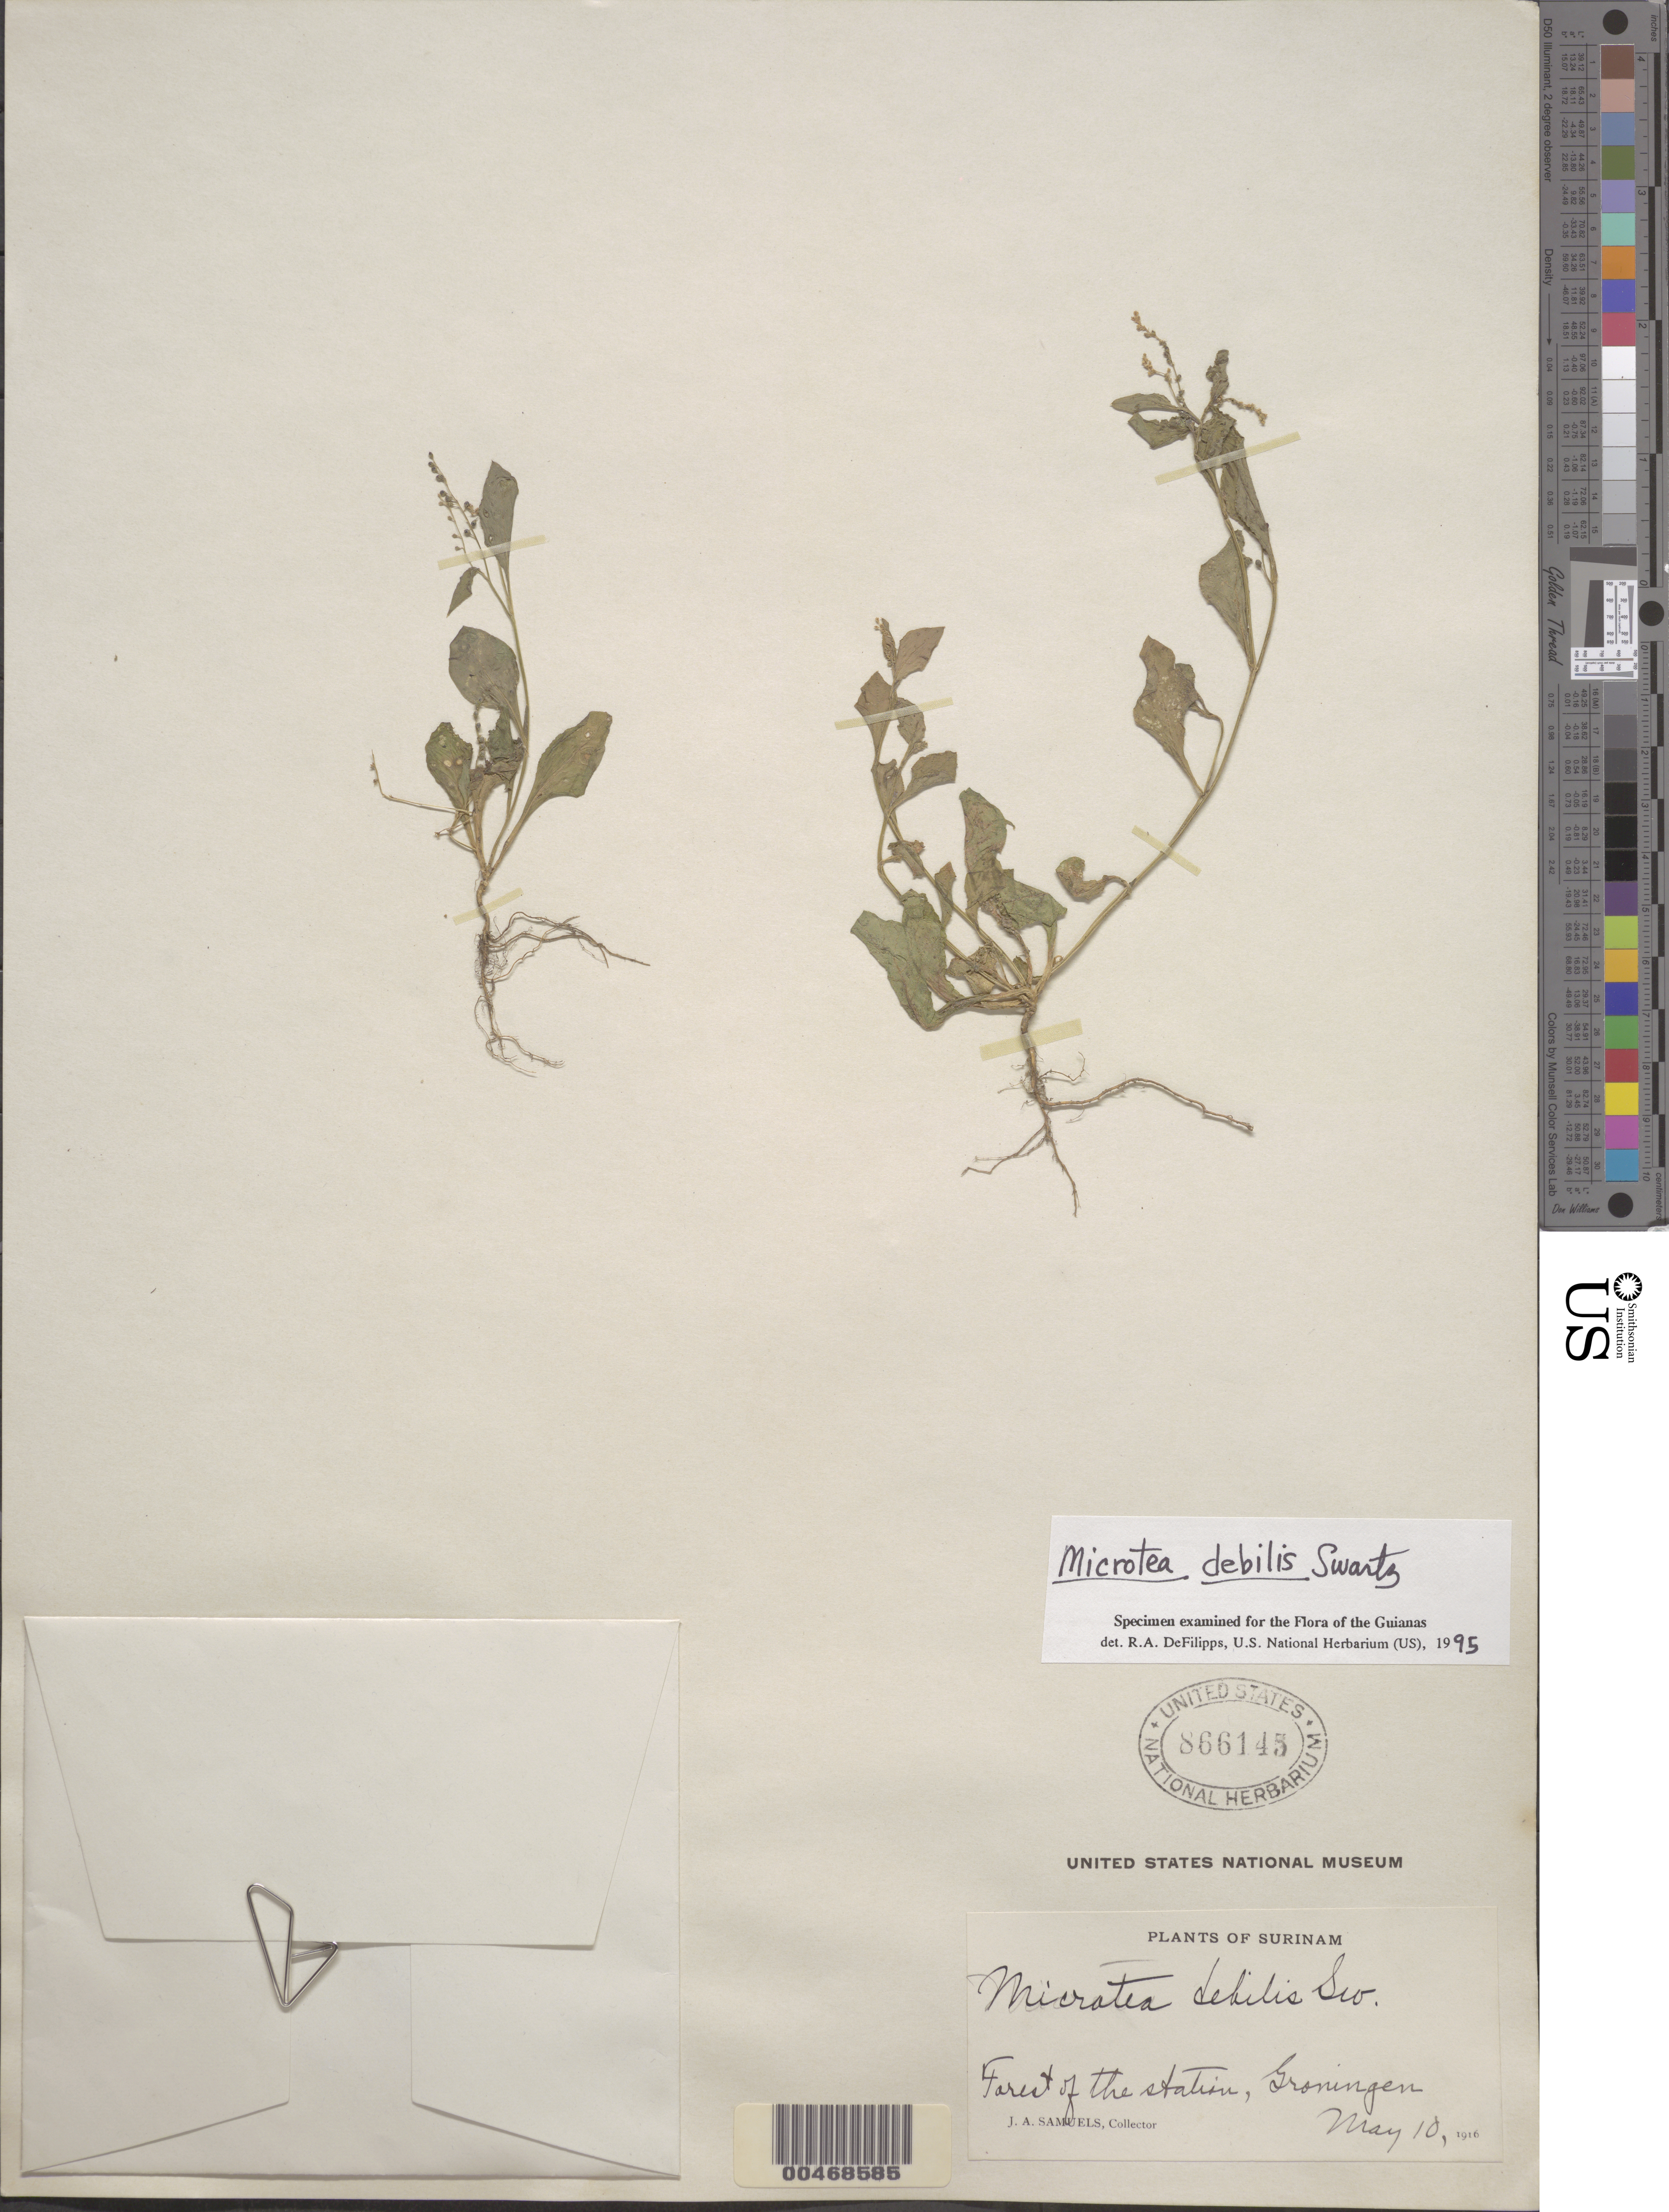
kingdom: Plantae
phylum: Tracheophyta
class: Magnoliopsida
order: Caryophyllales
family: Microteaceae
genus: Microtea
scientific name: Microtea debilis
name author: Sw.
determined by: DeFilipps, R. A.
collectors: J. A. Samuels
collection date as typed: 10 May 1916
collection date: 1916-05-10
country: Suriname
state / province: Saramacca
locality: Groningen, (on Saramacca R., ca. 35 km west of Paramaribo), forest of Groningen station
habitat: Forest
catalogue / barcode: US 866145